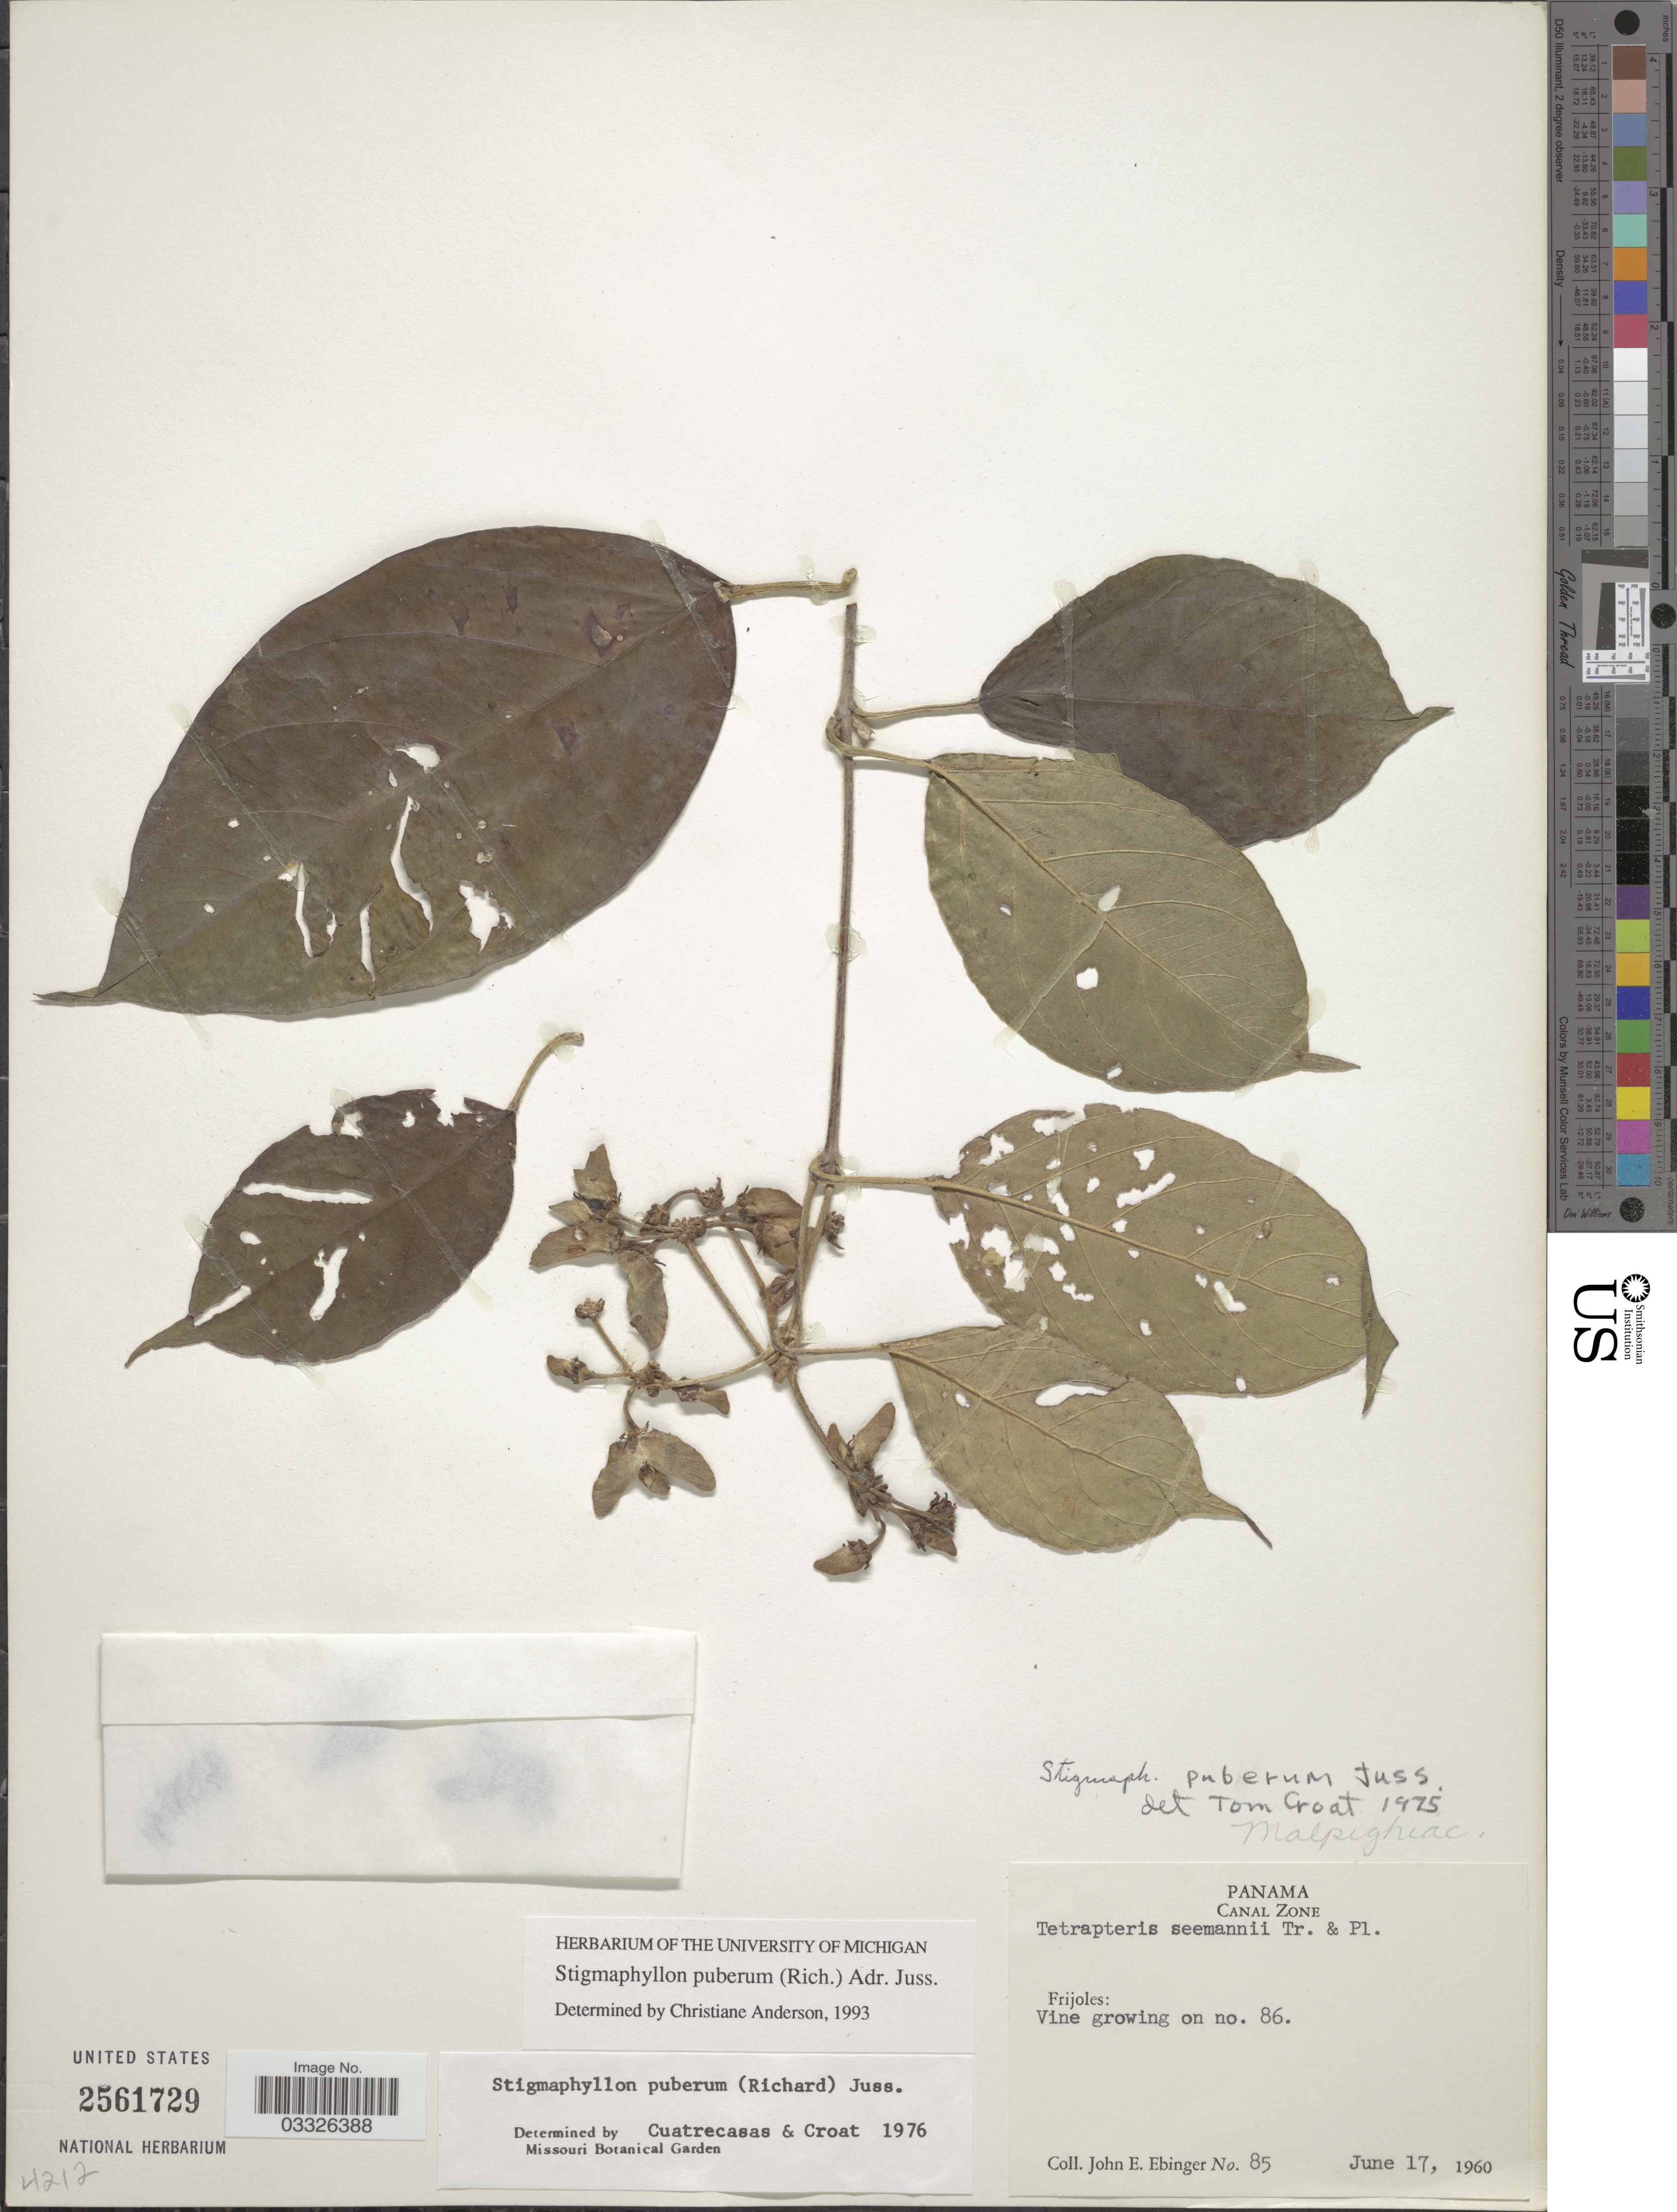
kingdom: Plantae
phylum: Tracheophyta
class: Magnoliopsida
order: Malpighiales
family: Malpighiaceae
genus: Stigmaphyllon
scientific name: Stigmaphyllon puberum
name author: (Rich.) A. Juss.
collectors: J. Ebinger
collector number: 85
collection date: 1960-06-17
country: Panama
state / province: Colón / Panamá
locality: Canal Zone.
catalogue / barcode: US 2561729